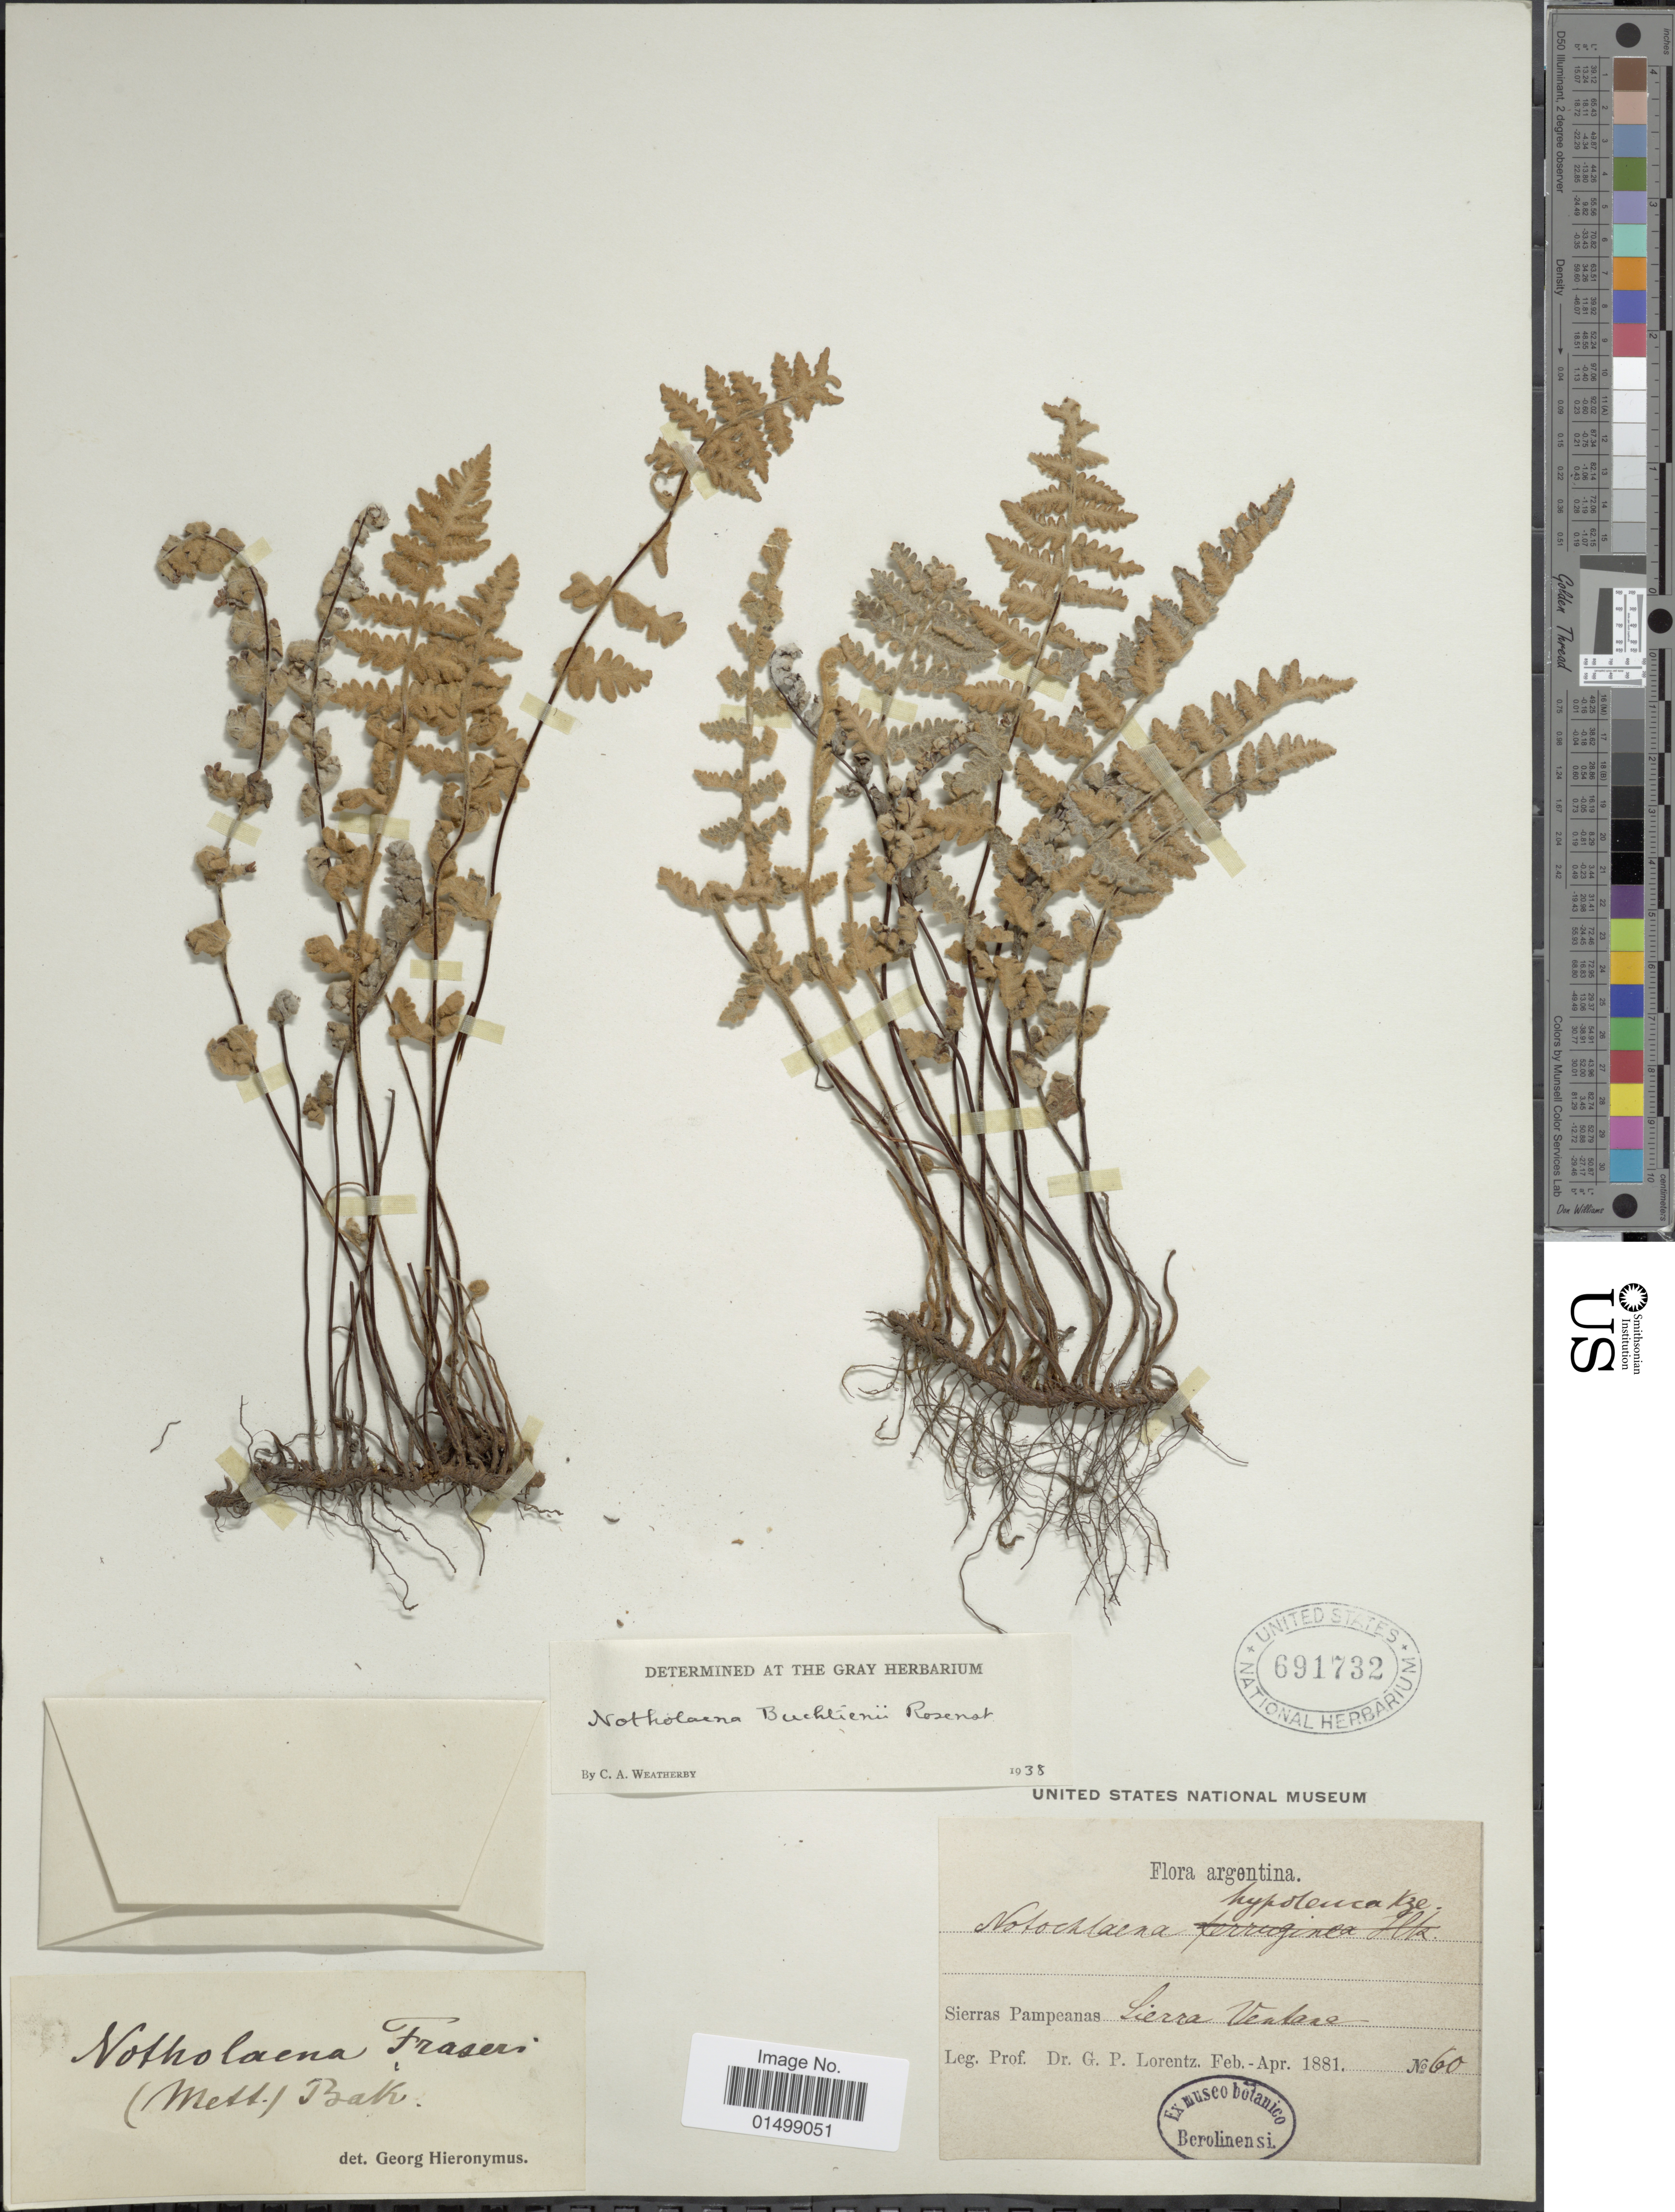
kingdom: Plantae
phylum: Tracheophyta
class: Polypodiopsida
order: Polypodiales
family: Pteridaceae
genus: Cheilanthes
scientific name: Cheilanthes buchtienii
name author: (Rosenst.) R.M. Tryon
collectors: P. G. Lorentz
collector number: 60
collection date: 1881-02/1881-04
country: Argentina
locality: Sierra Pampeanas, Sierra Ventana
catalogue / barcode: US 691732